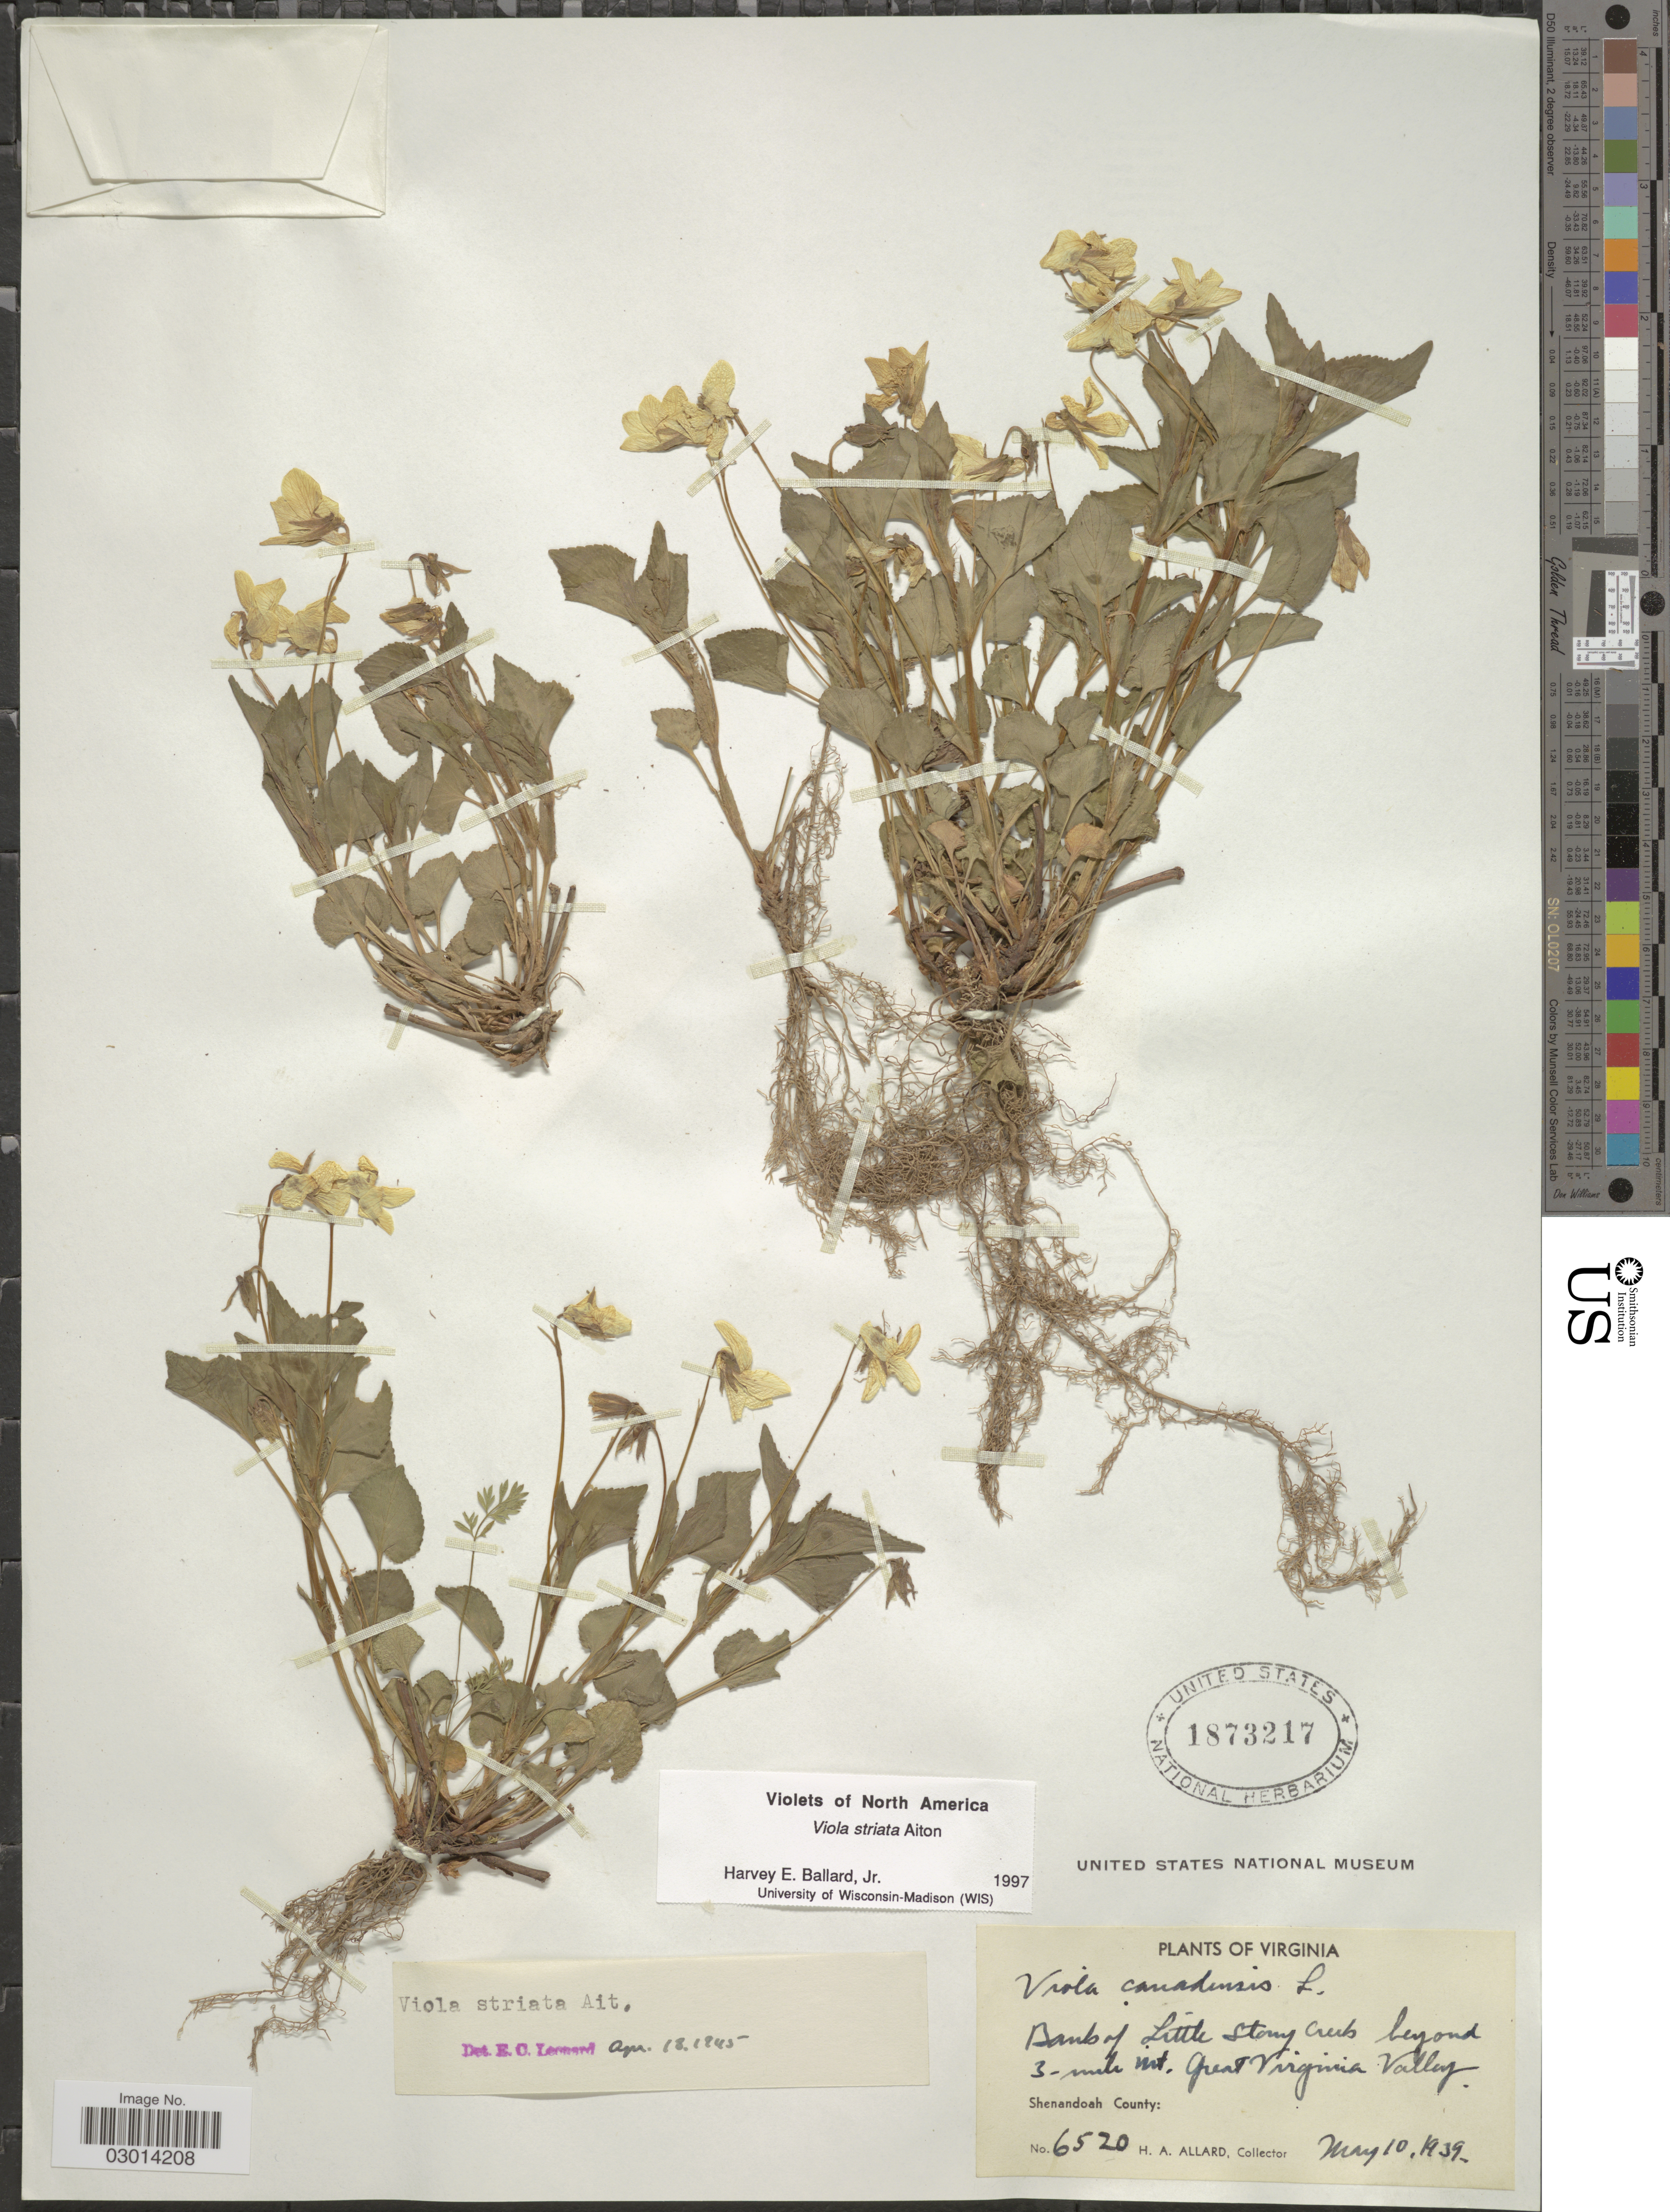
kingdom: Plantae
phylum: Tracheophyta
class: Magnoliopsida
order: Malpighiales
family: Violaceae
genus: Viola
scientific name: Viola rostrata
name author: Pursh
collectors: H. A. Allard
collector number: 6520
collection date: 1939-05-10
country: United States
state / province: Virginia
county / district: Shenandoah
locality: Bank of Little Stony Creek beyond 3-mile Mt. Great Virginia Valley. Shenandoah County.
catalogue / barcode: US 1873217